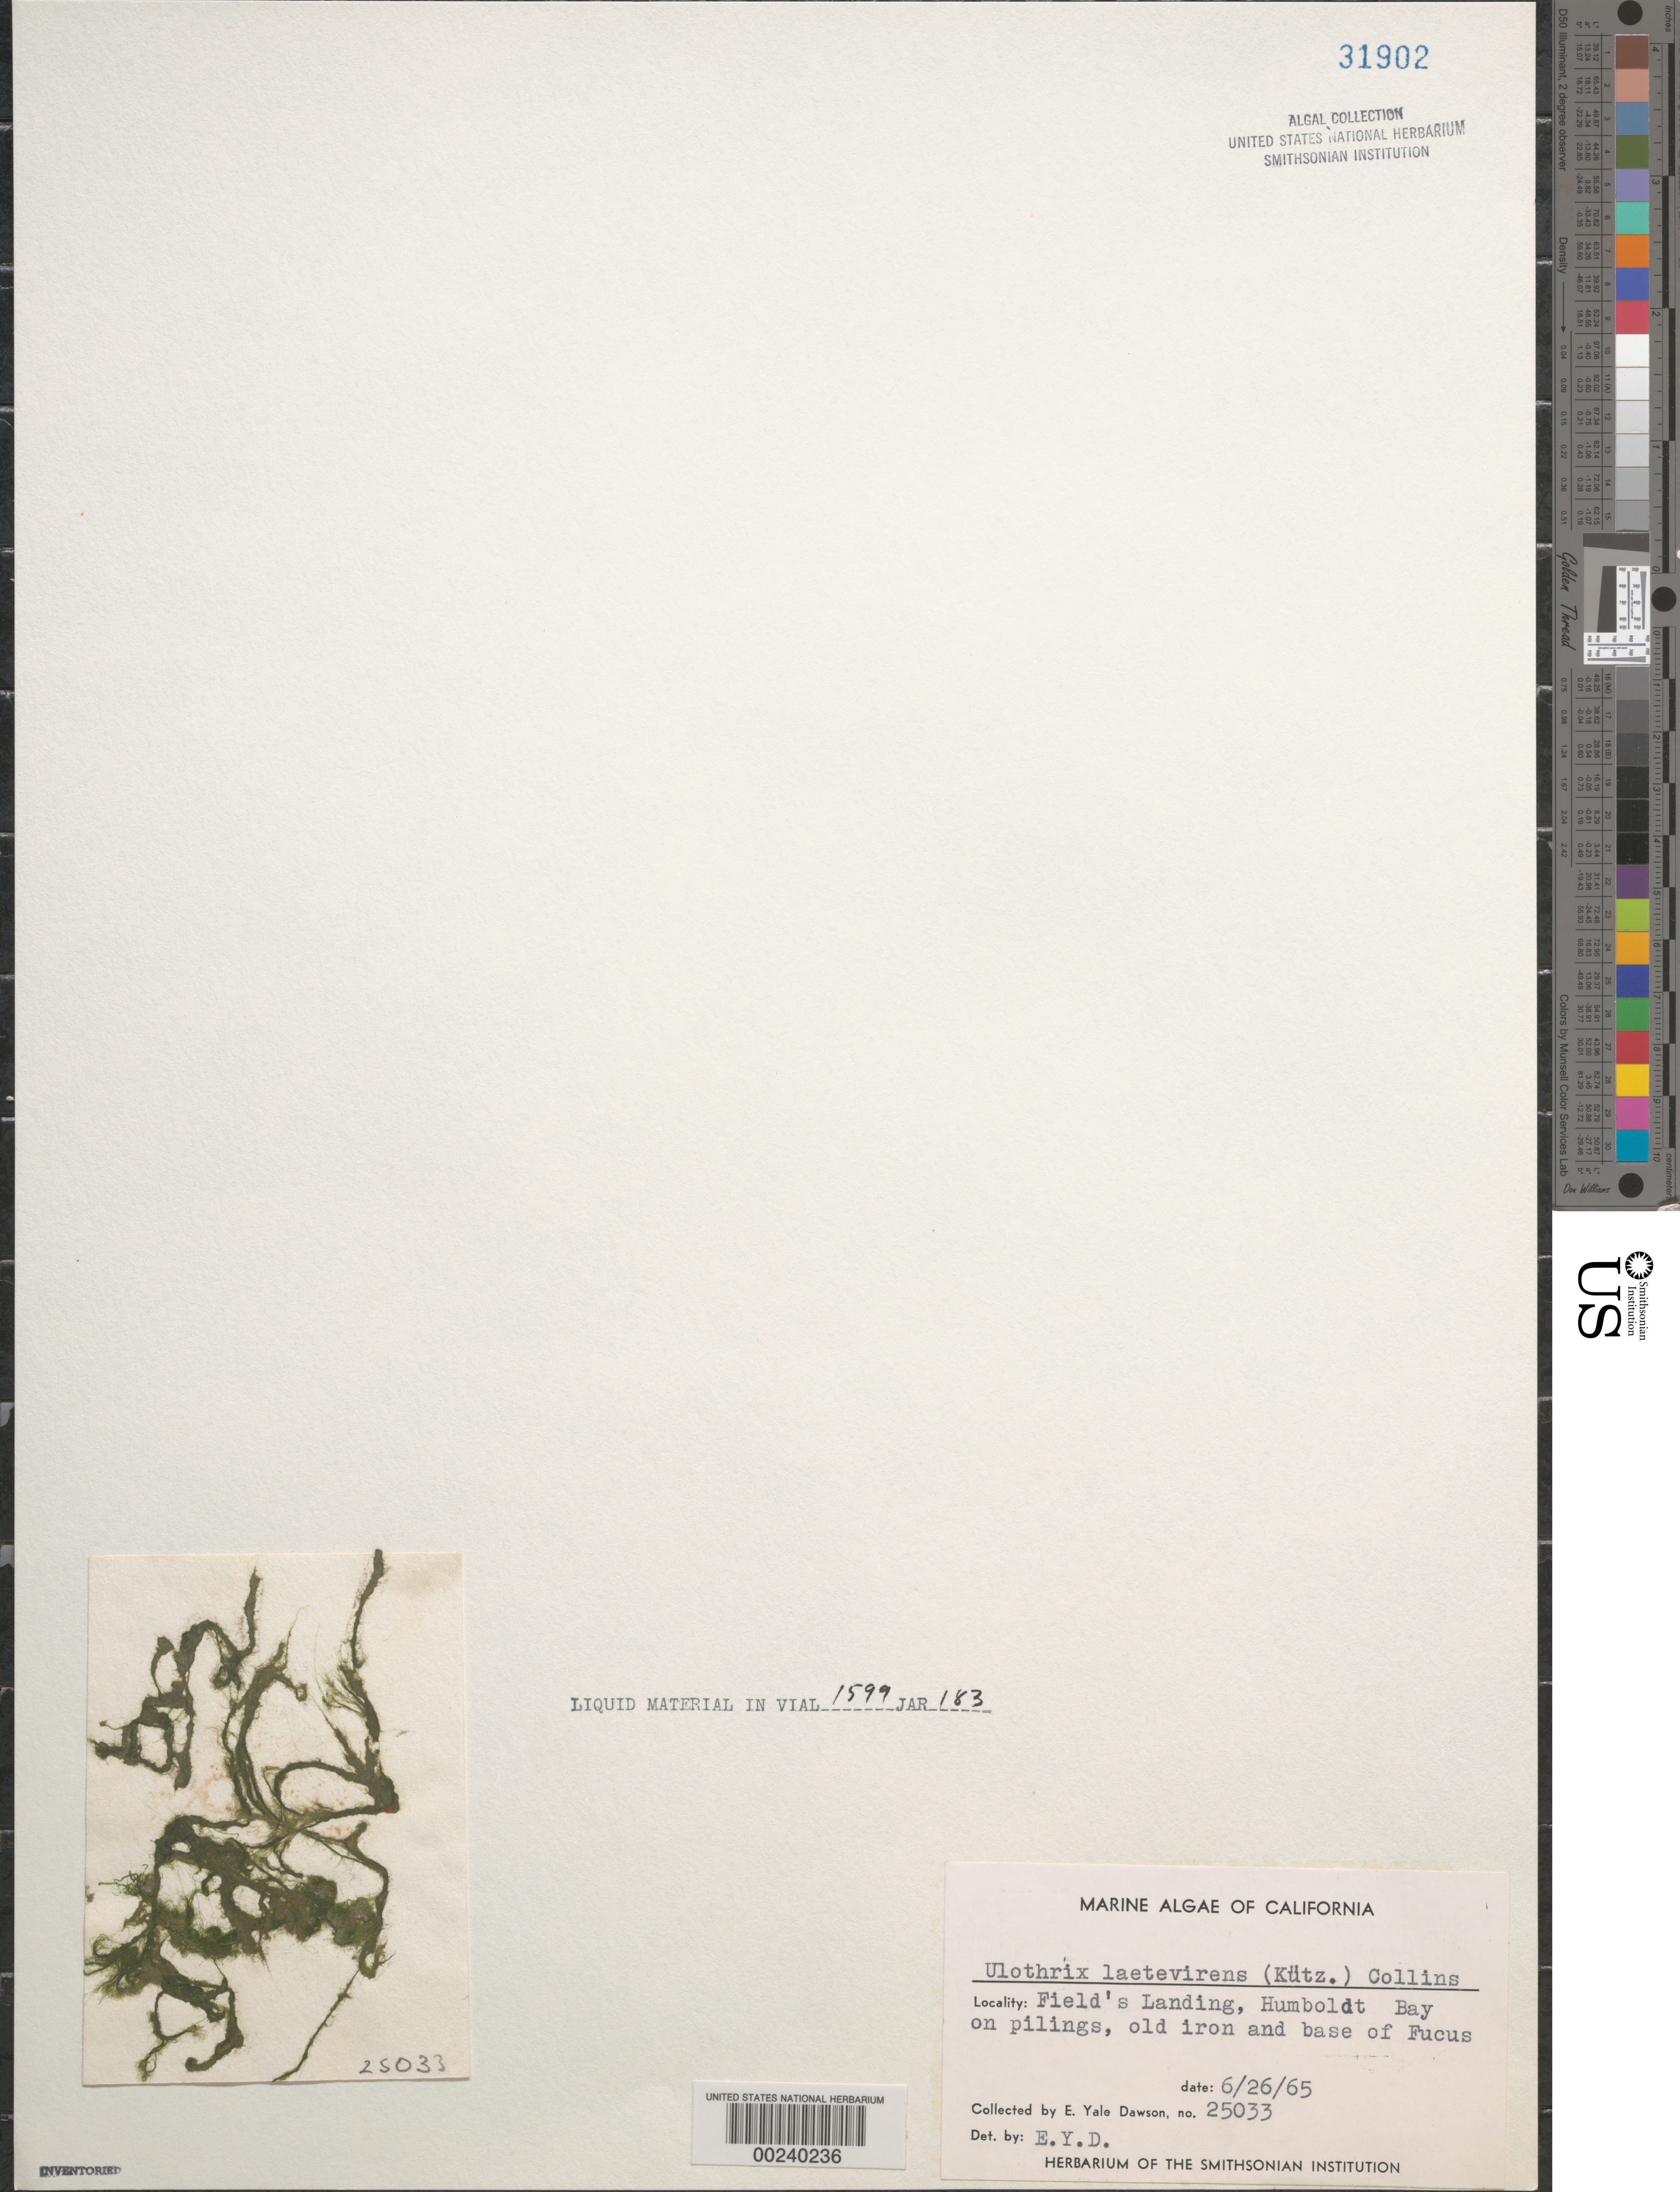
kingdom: Plantae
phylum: Chlorophyta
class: Ulvophyceae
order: Ulotrichales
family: Ulotrichaceae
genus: Ulothrix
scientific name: Ulothrix laetevirens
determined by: Dawson, E. Y.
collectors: E. Y. Dawson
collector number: EYD 25033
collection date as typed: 26 Jun 1965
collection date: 1965-06-26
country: United States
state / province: California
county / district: Humboldt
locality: Humboldt Bay, Field's Landing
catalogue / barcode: US 31902